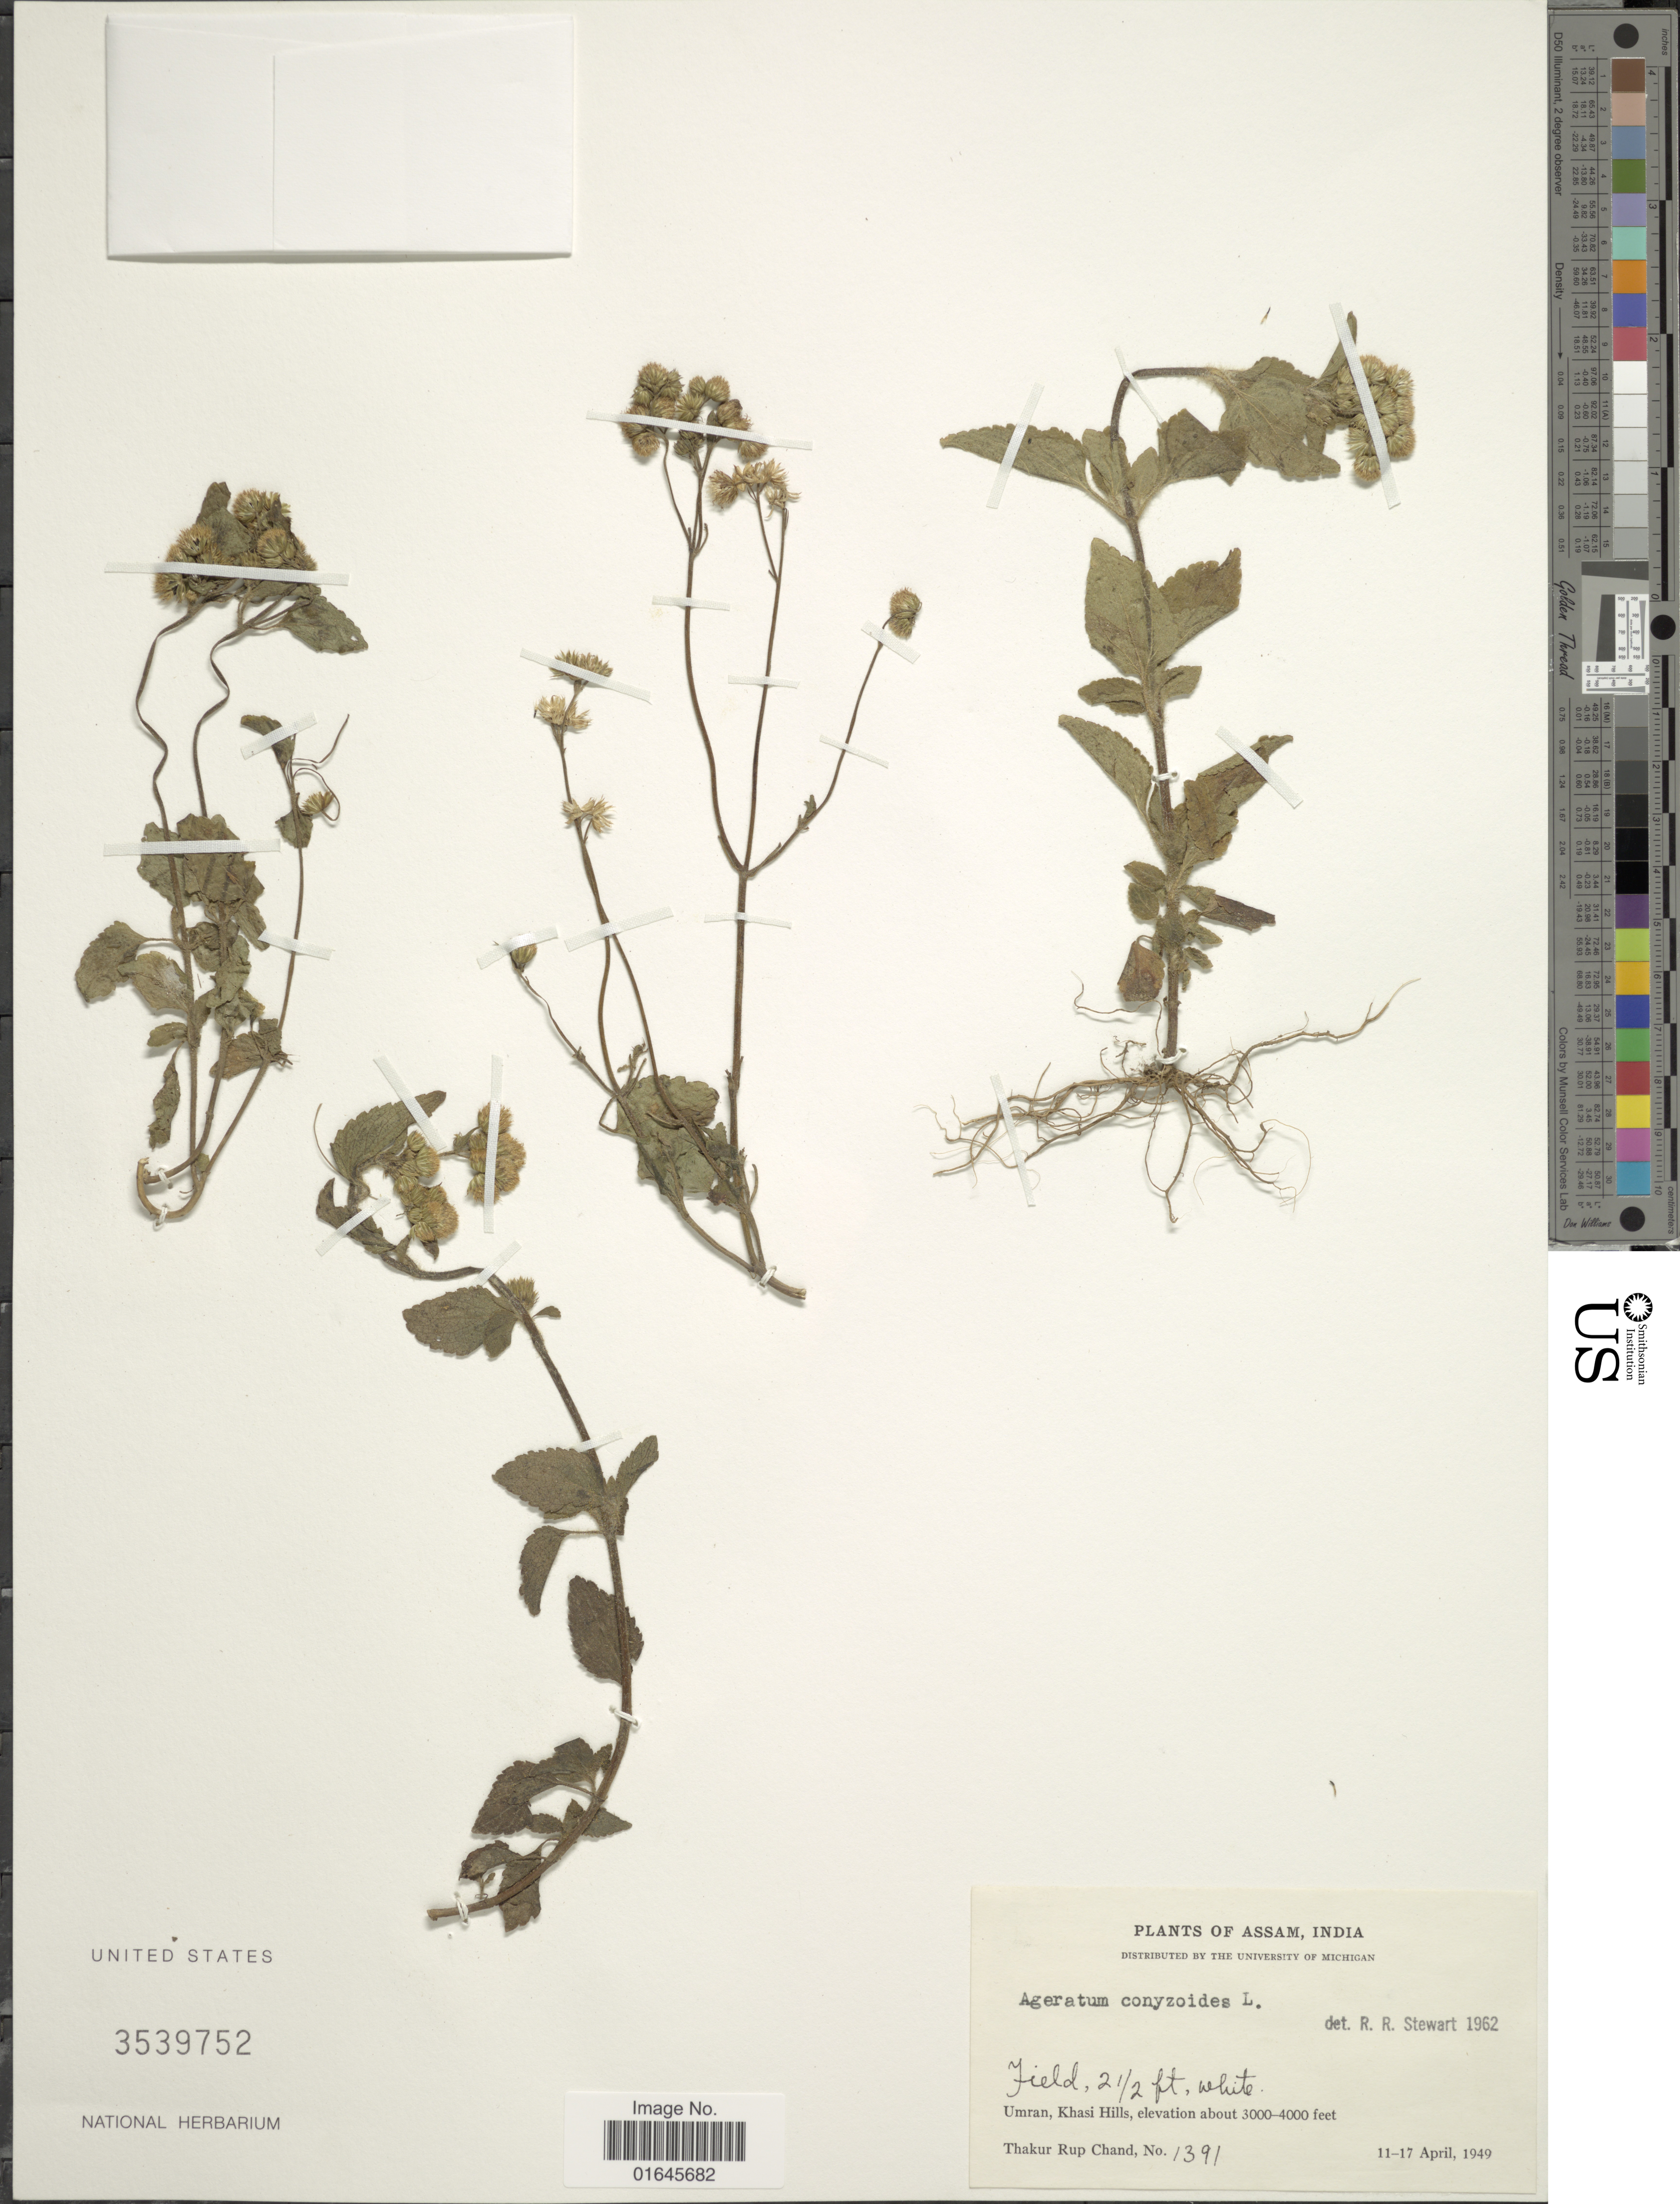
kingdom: Plantae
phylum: Tracheophyta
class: Magnoliopsida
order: Asterales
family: Asteraceae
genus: Ageratum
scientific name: Ageratum conyzoides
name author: L.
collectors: T. R. Chand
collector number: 1391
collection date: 1949-04-11/1949-04-17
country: India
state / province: Meghalaya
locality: Umran, Khasi Hills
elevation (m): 914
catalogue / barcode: US 3539752